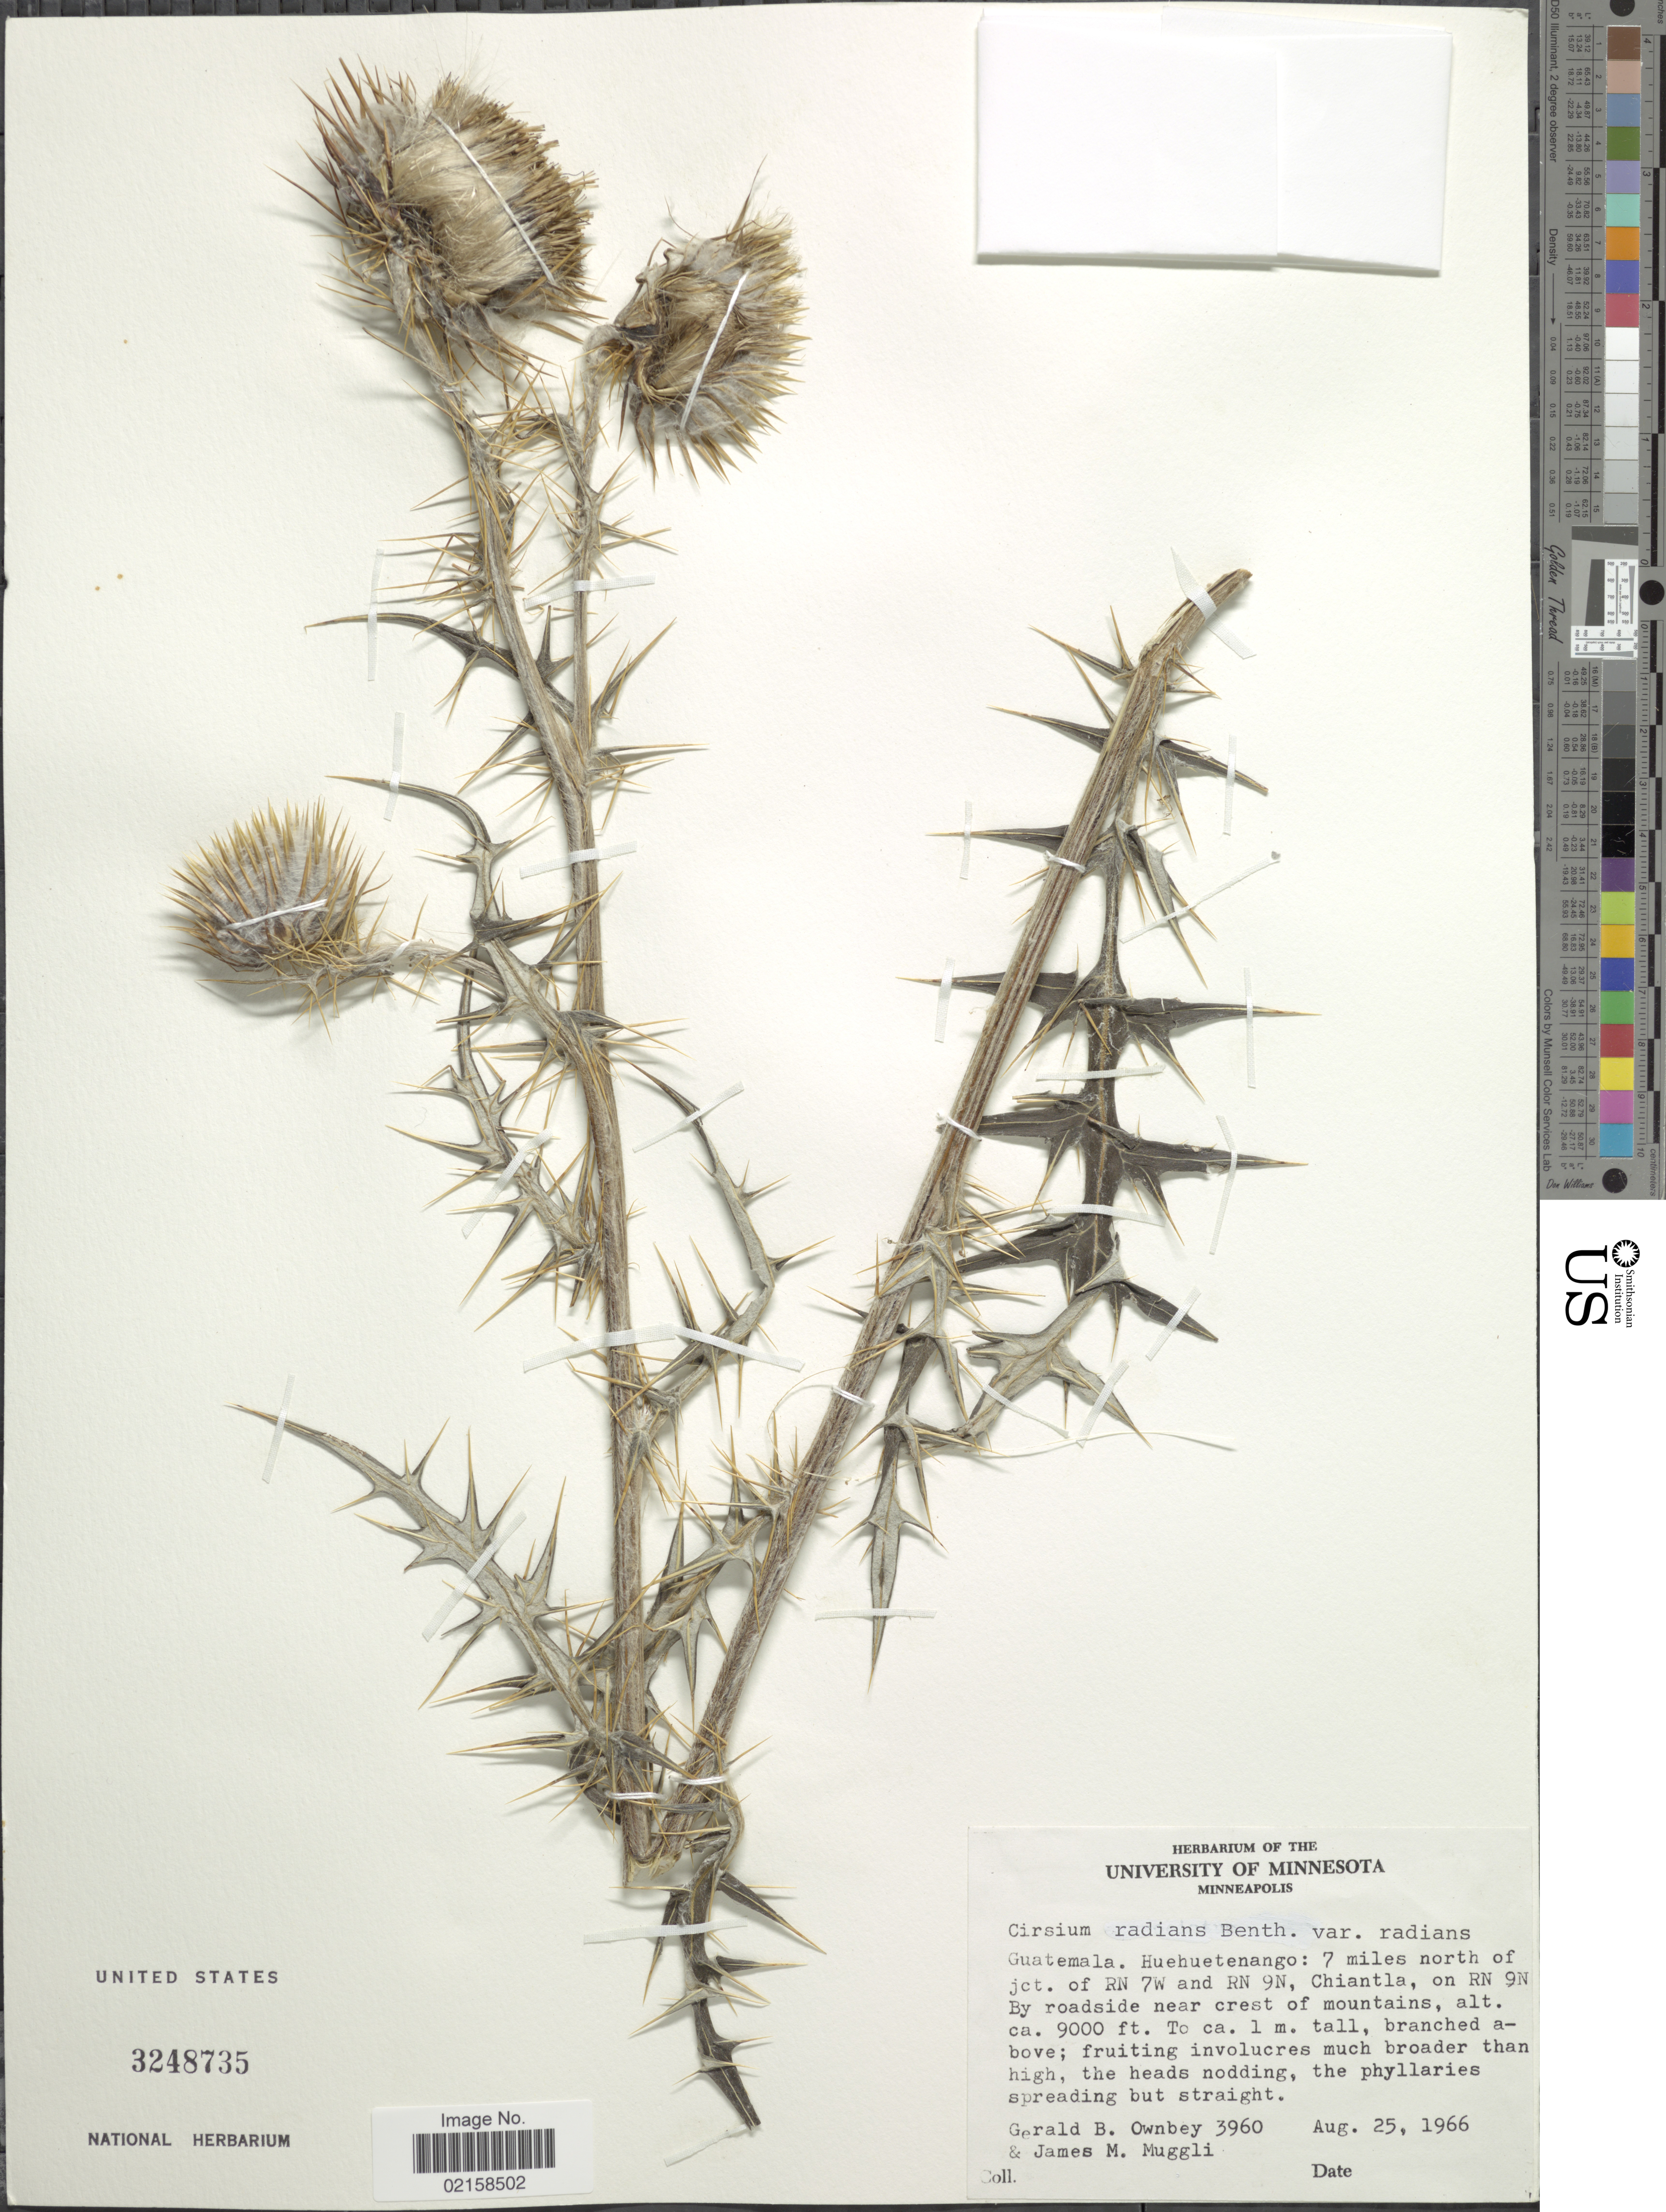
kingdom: Plantae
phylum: Tracheophyta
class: Magnoliopsida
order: Asterales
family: Asteraceae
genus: Cirsium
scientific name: Cirsium radians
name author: Benth.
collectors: G. B. Ownbey & J. Muggli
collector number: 3960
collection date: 1966-08-25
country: Guatemala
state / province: Huehuetenango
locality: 7 miles north of jct. of RN 7W and RN 9N, Chiantla, on RN 9N by roadside near crest of mountains.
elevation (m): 2743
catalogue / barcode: US 3248735